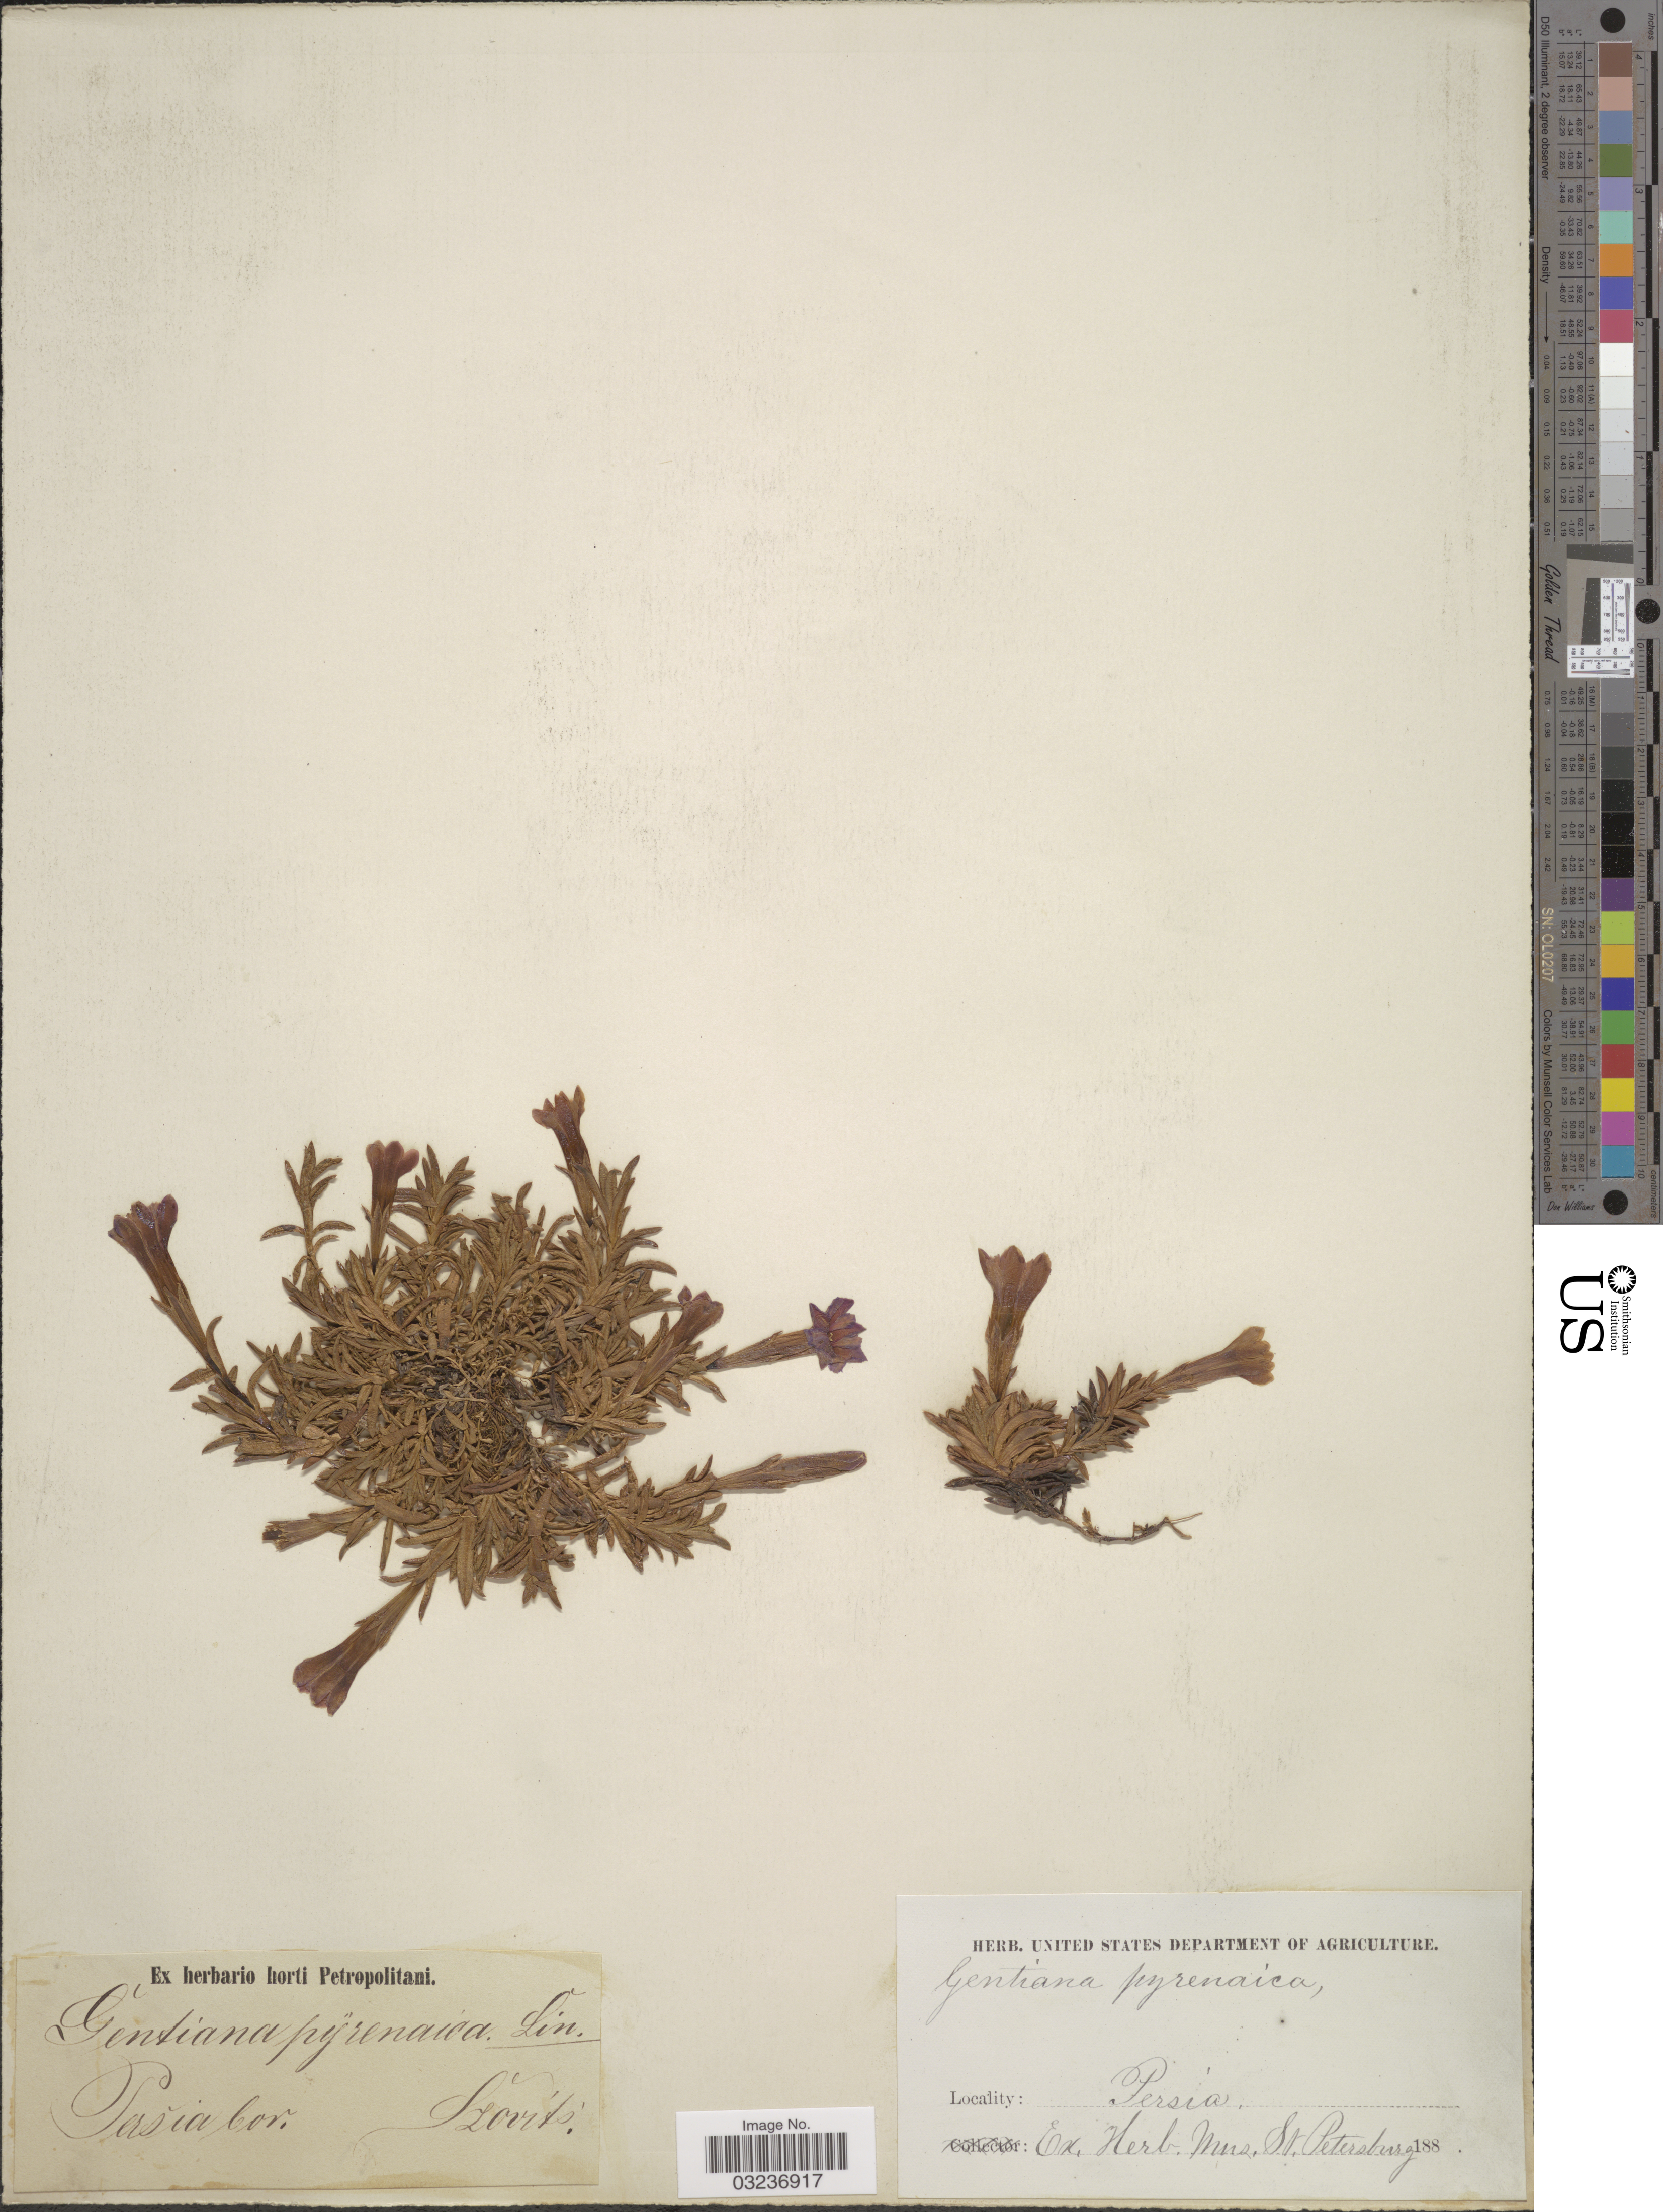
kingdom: Plantae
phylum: Tracheophyta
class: Magnoliopsida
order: Gentianales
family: Gentianaceae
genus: Gentiana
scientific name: Gentiana pyrenaica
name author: L.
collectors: Szovits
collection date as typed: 188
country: Iran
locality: Persia bor.